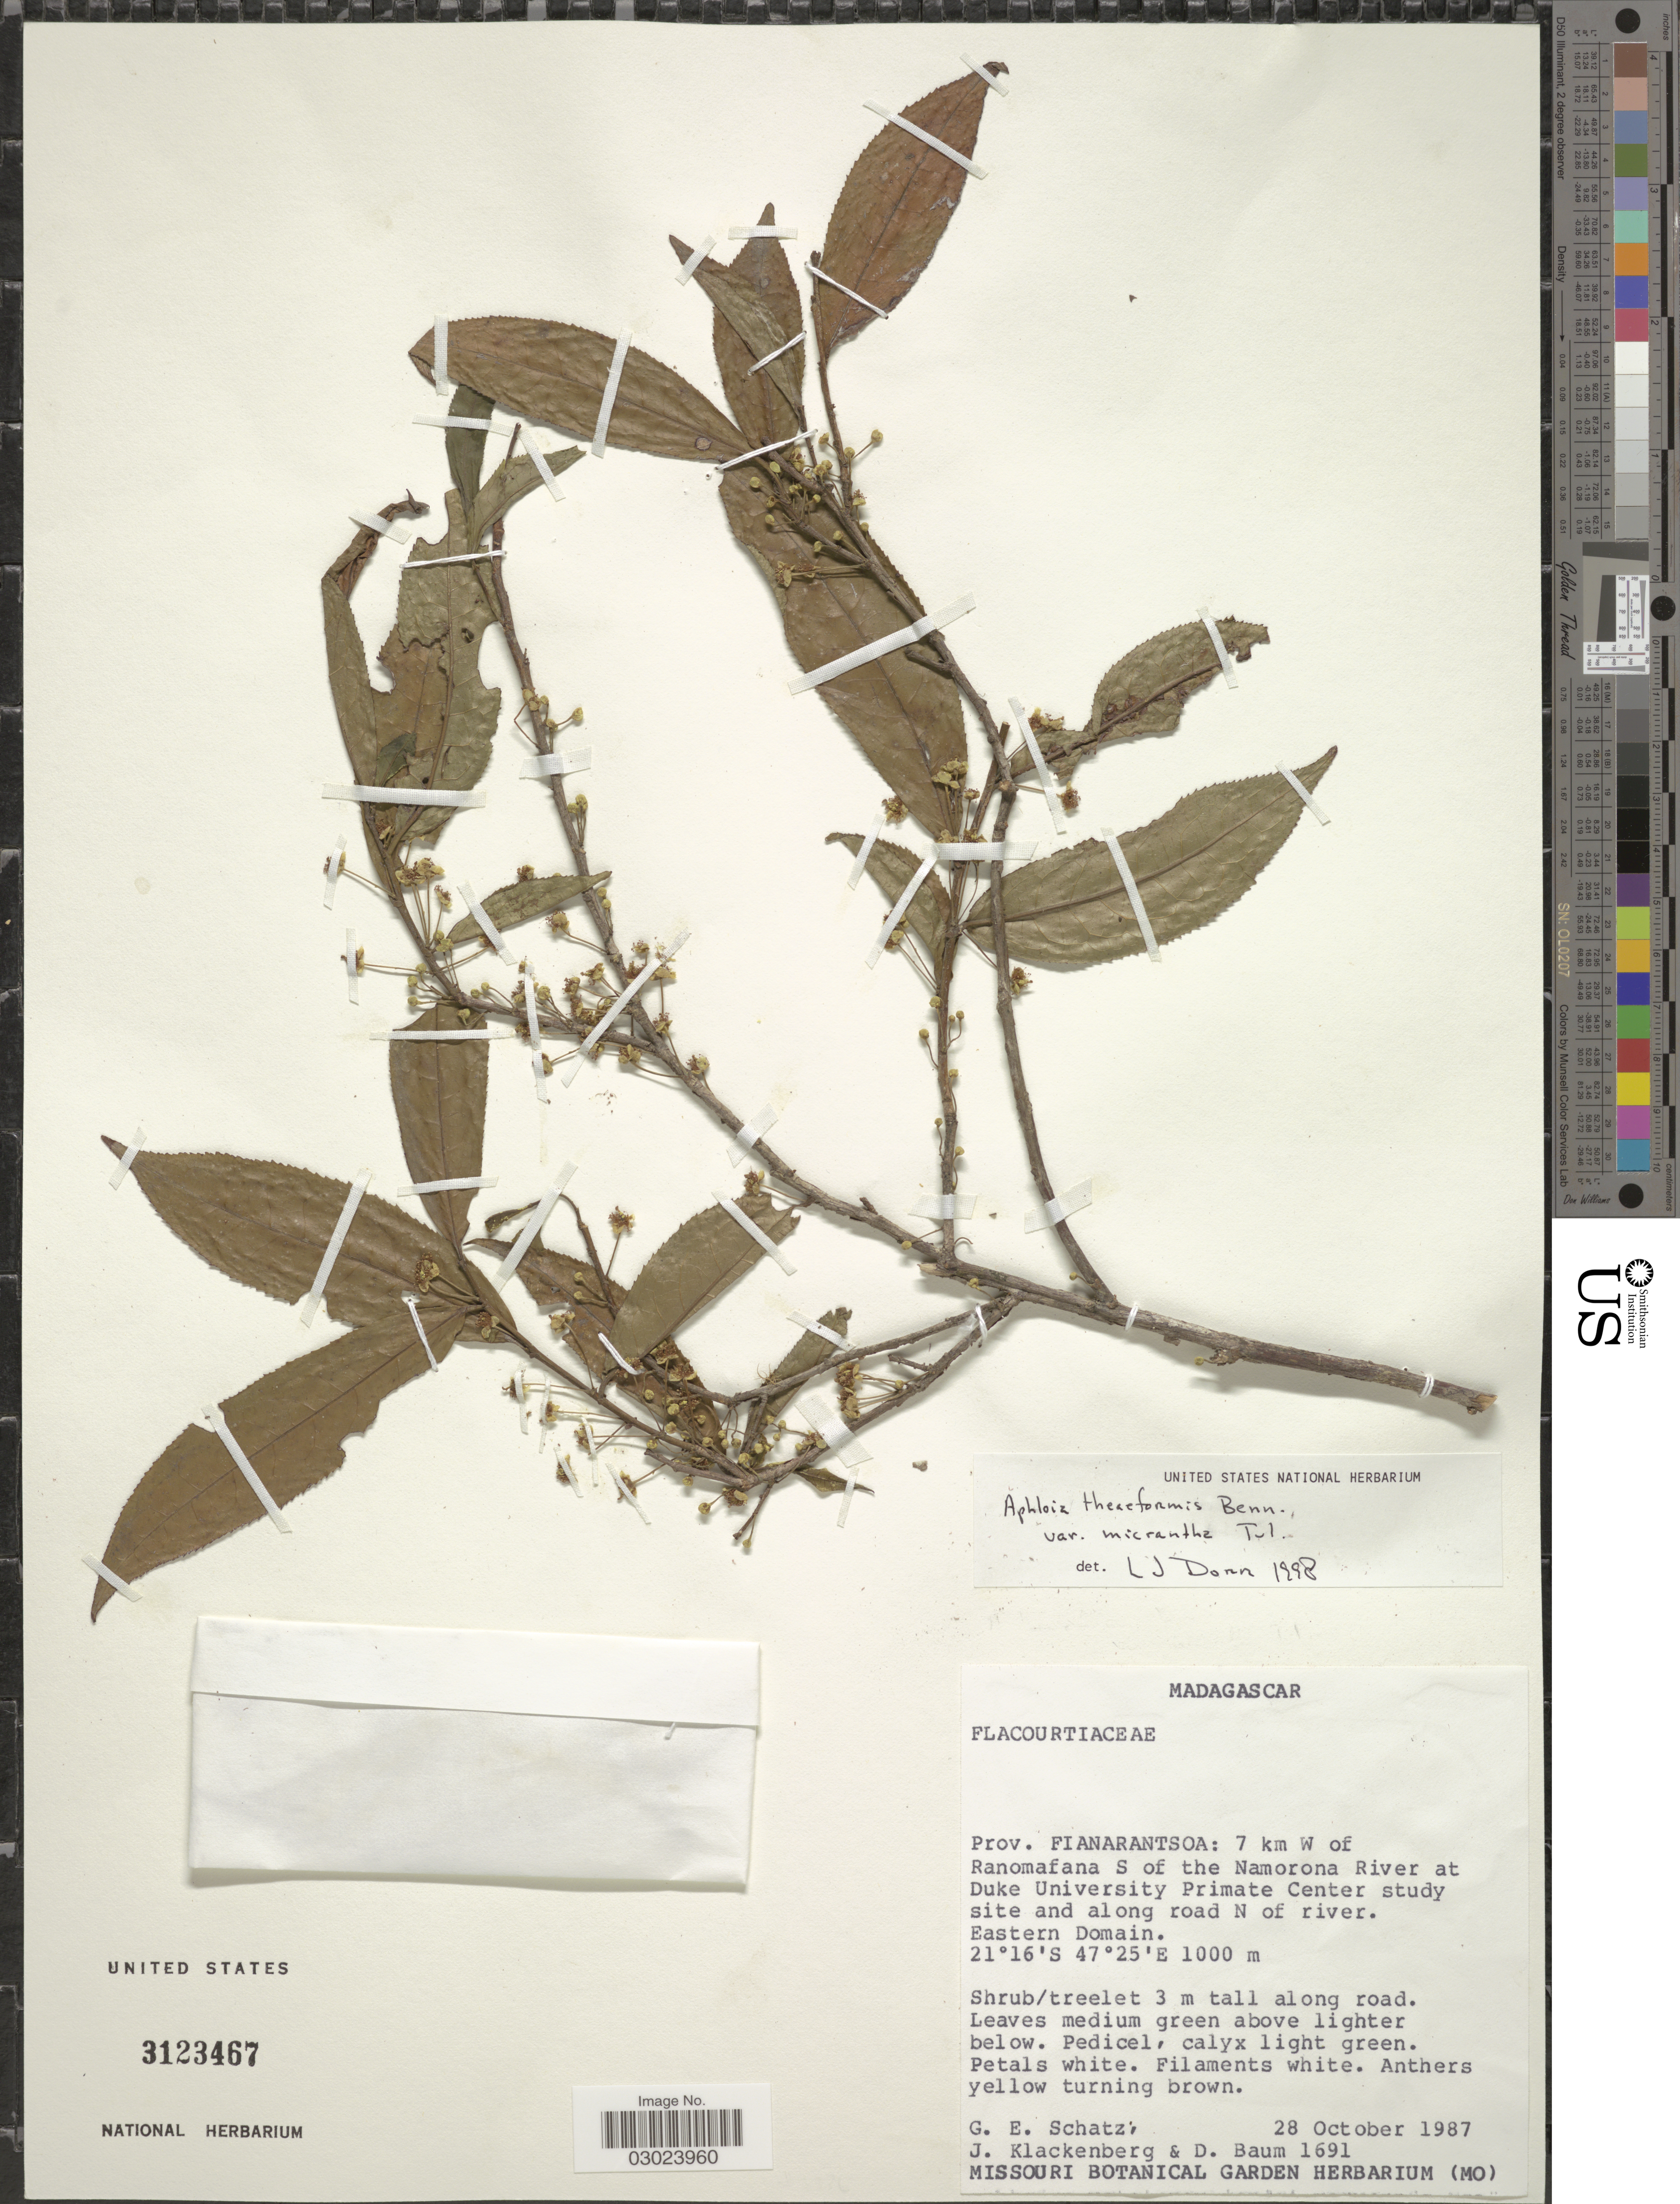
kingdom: Plantae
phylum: Tracheophyta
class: Magnoliopsida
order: Crossosomatales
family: Aphloiaceae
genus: Aphloia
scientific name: Aphloia theiformis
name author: (Vahl) Benn.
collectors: G. Schatz, J. Klackenberg & D. Baum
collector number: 1691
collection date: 1987-10-28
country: Madagascar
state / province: Vatovavy Fitovinany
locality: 7 km W of Ranomafana S of the Namorona River at Duke University Primate Center study site and along road N of river.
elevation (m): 1000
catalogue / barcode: US 3123467